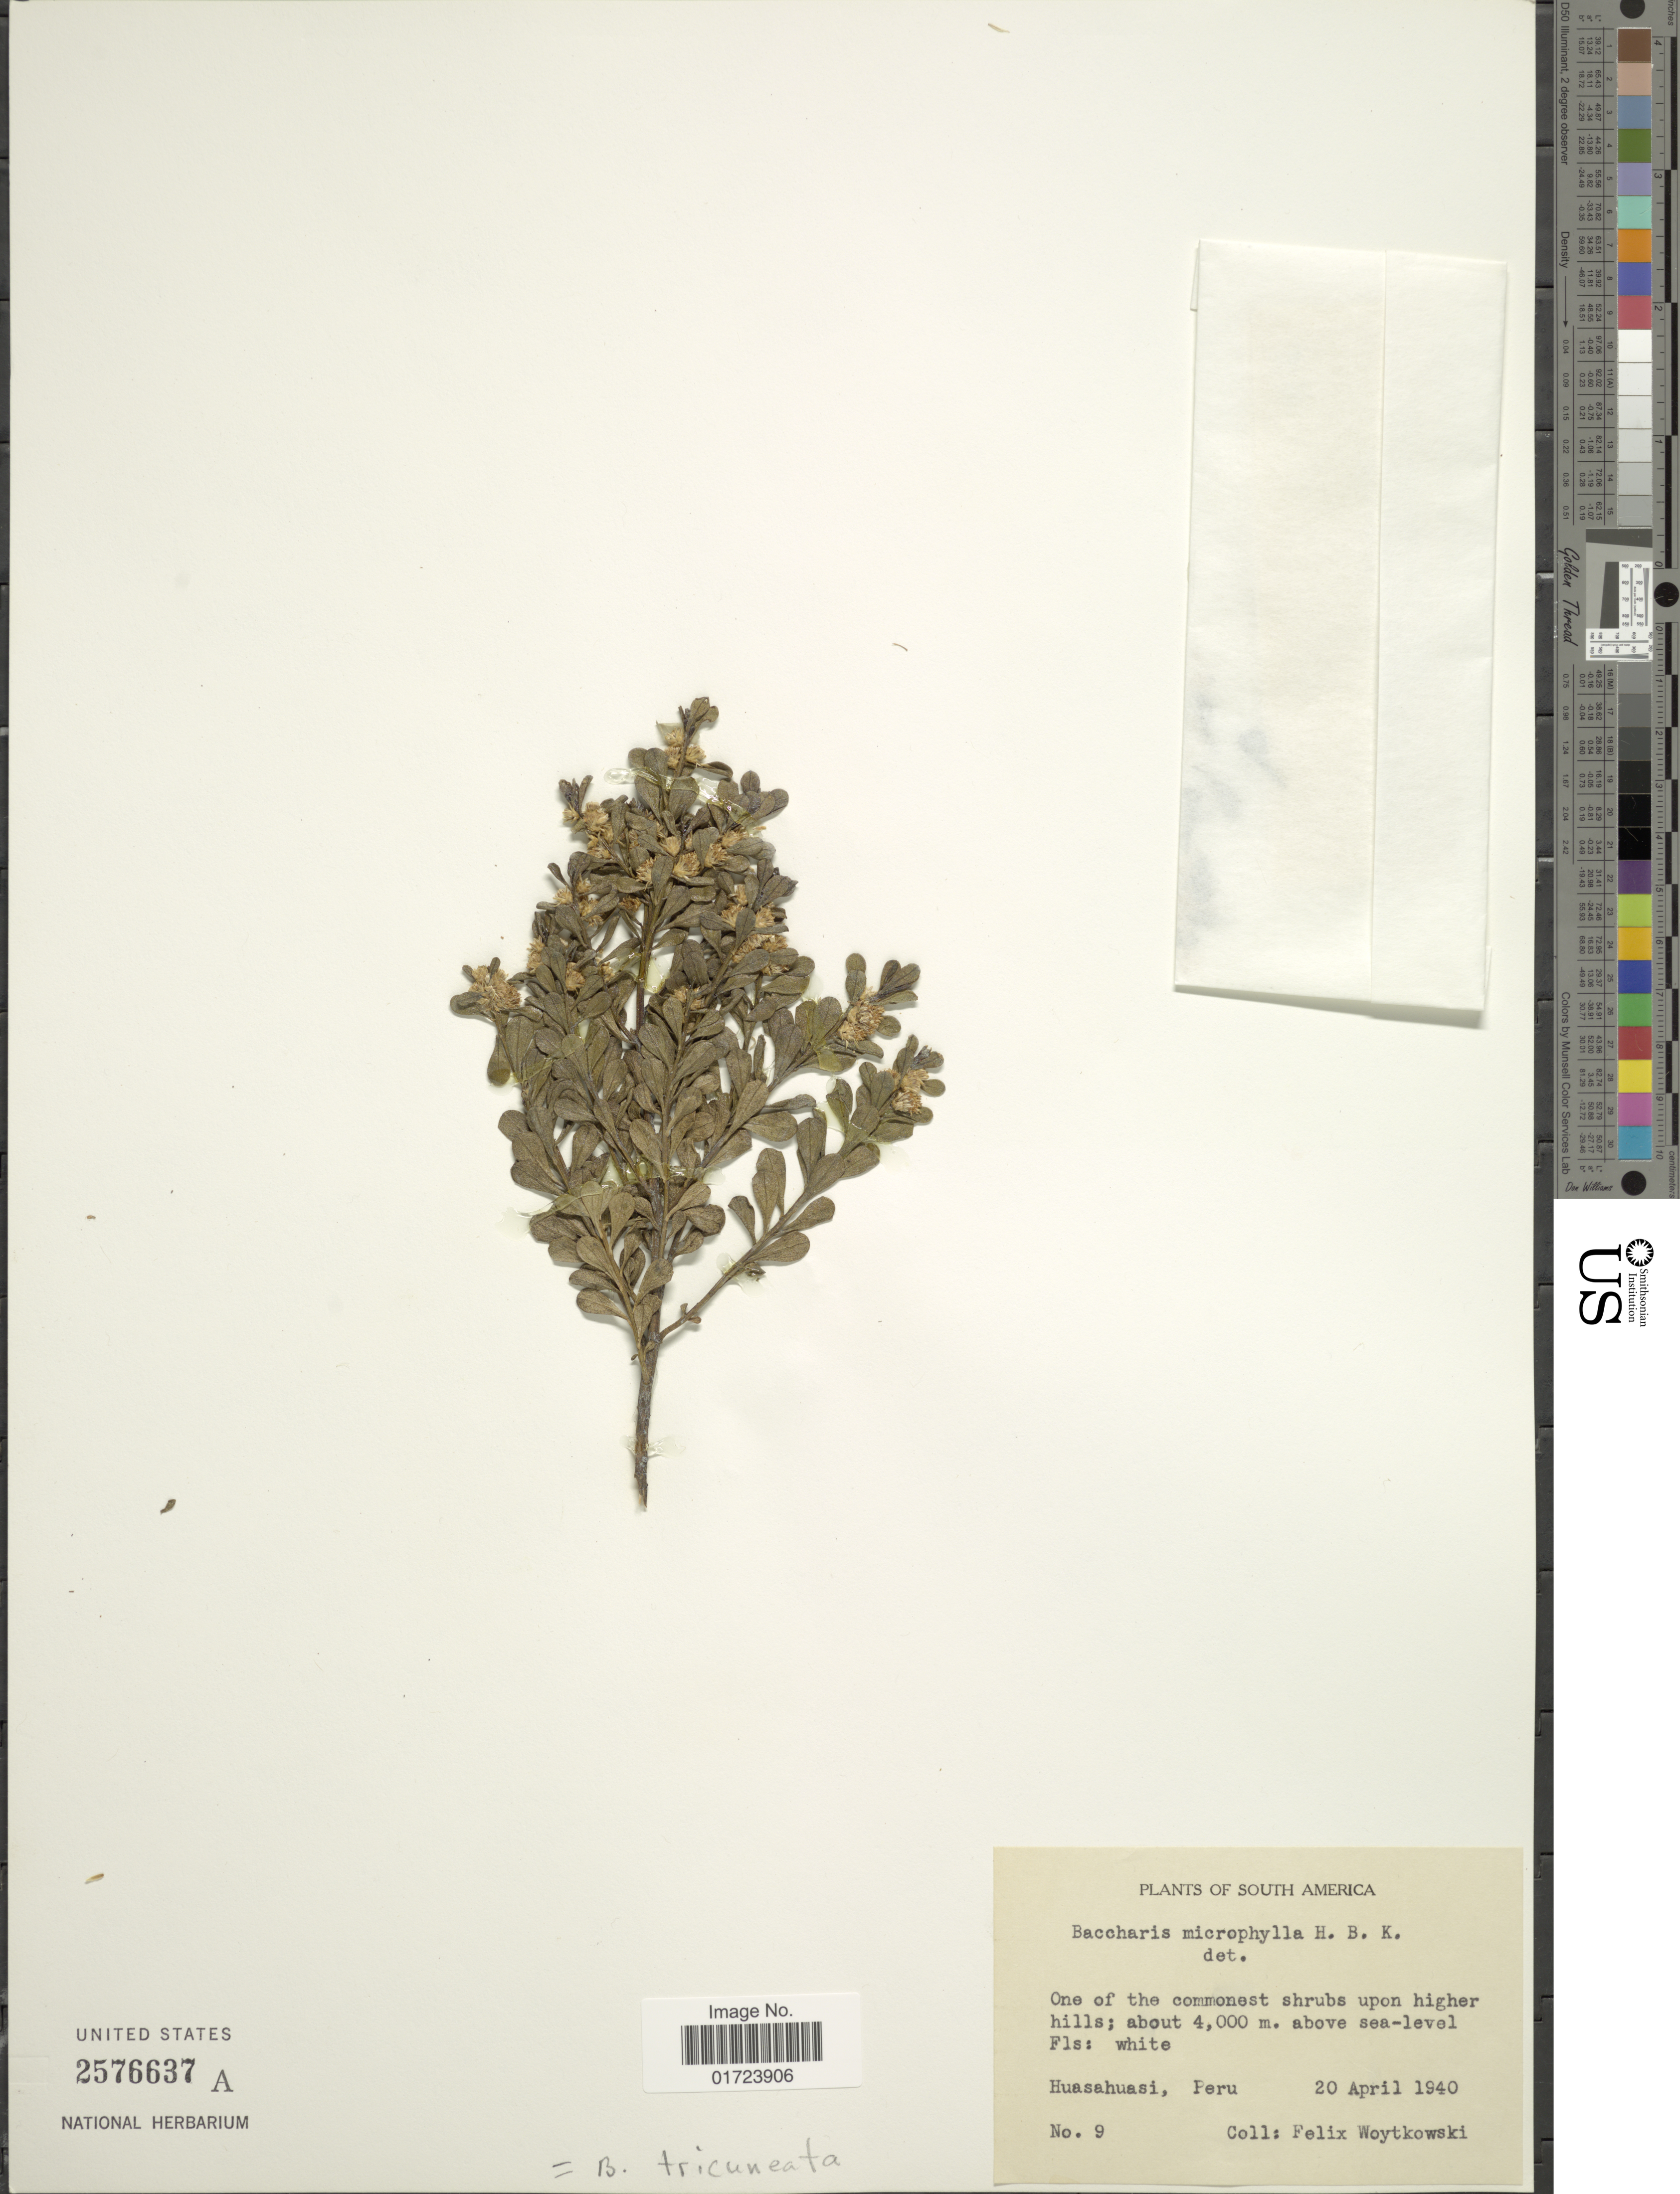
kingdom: Plantae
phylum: Tracheophyta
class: Magnoliopsida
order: Asterales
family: Asteraceae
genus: Baccharis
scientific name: Baccharis tricuneata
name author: (L. f.) Pers.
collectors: F. Woytkowski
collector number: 9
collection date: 1940-04-20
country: Peru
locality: Huasahuasi, Peru.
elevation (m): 4000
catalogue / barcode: US 2576637A